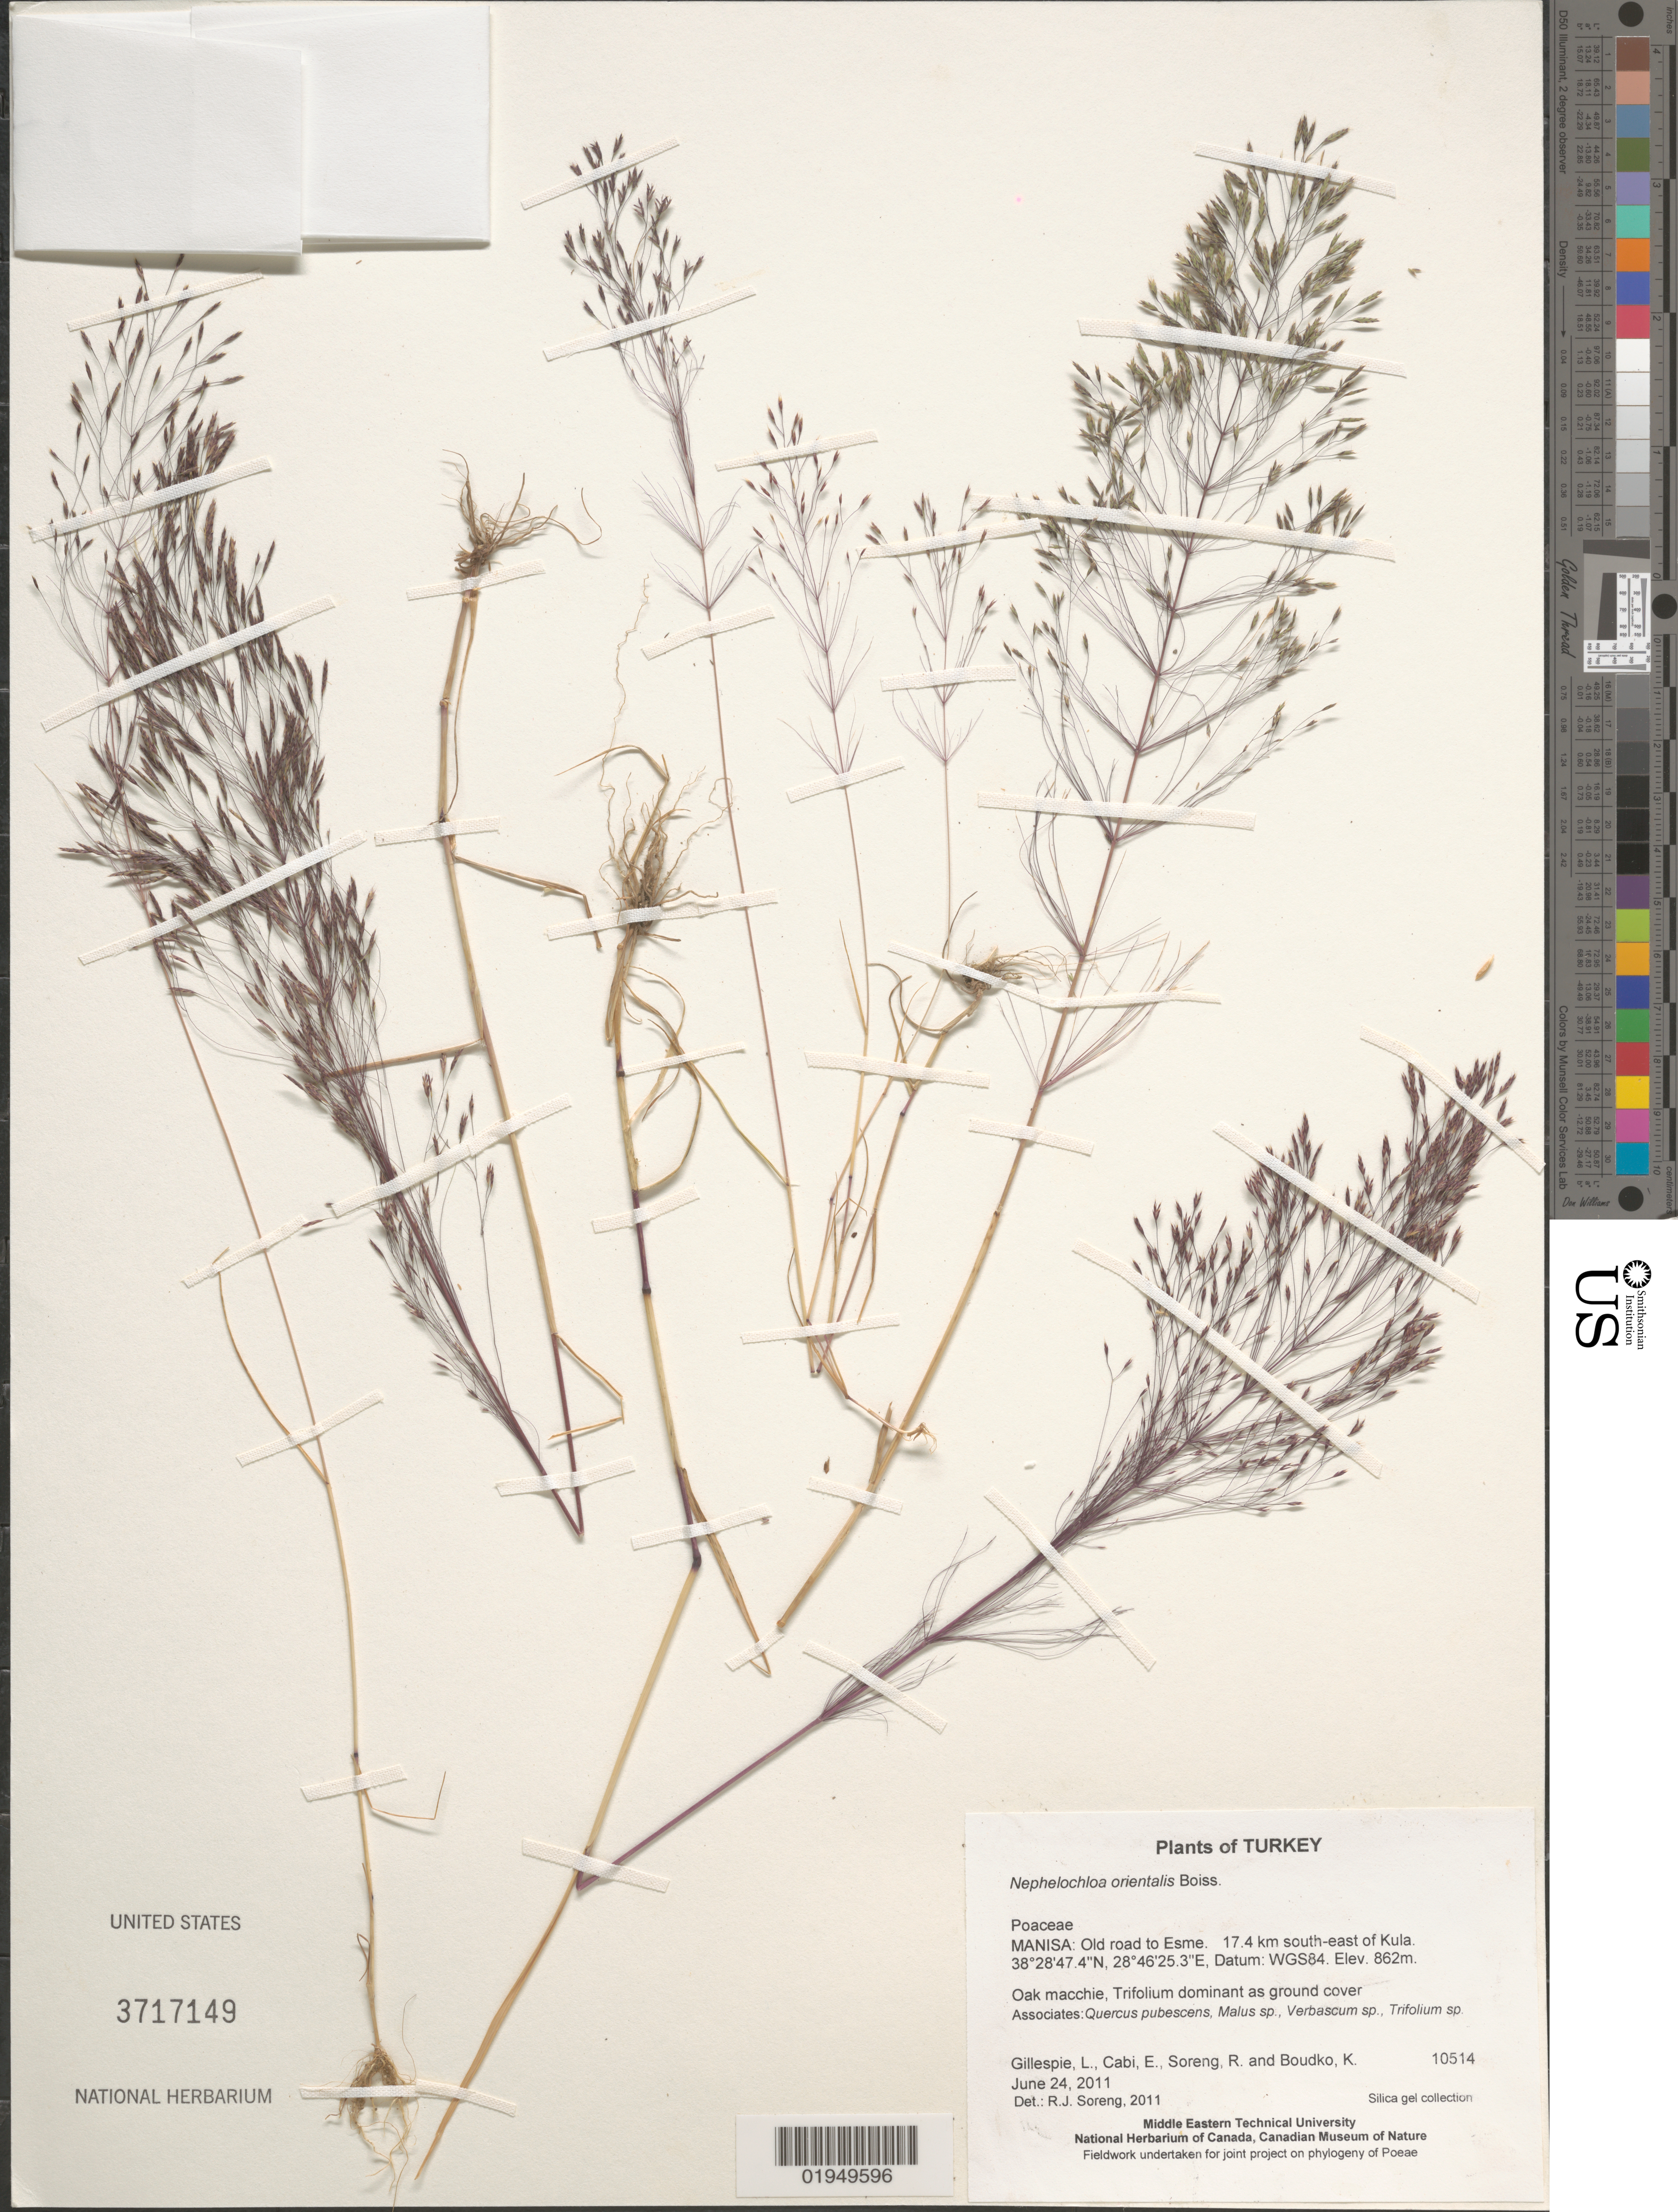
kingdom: Plantae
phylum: Tracheophyta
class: Liliopsida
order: Poales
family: Poaceae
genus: Nephelochloa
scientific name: Nephelochloa orientalis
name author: Boiss.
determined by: Soreng, Robert J., Research Associate (BOT), Smithsonian Institution - National Museum of Natural History (UNITED STATES)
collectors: L. J. Gillespie, E. Cabi, R. J. Soreng & K. Boudko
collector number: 10514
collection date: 2011-06-24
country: Turkey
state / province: Manisa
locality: Old road to Esme. 17.4 km south-east of Kula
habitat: Oak macchie, Trifolium dominant as ground cover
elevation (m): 862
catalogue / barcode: US 3717149